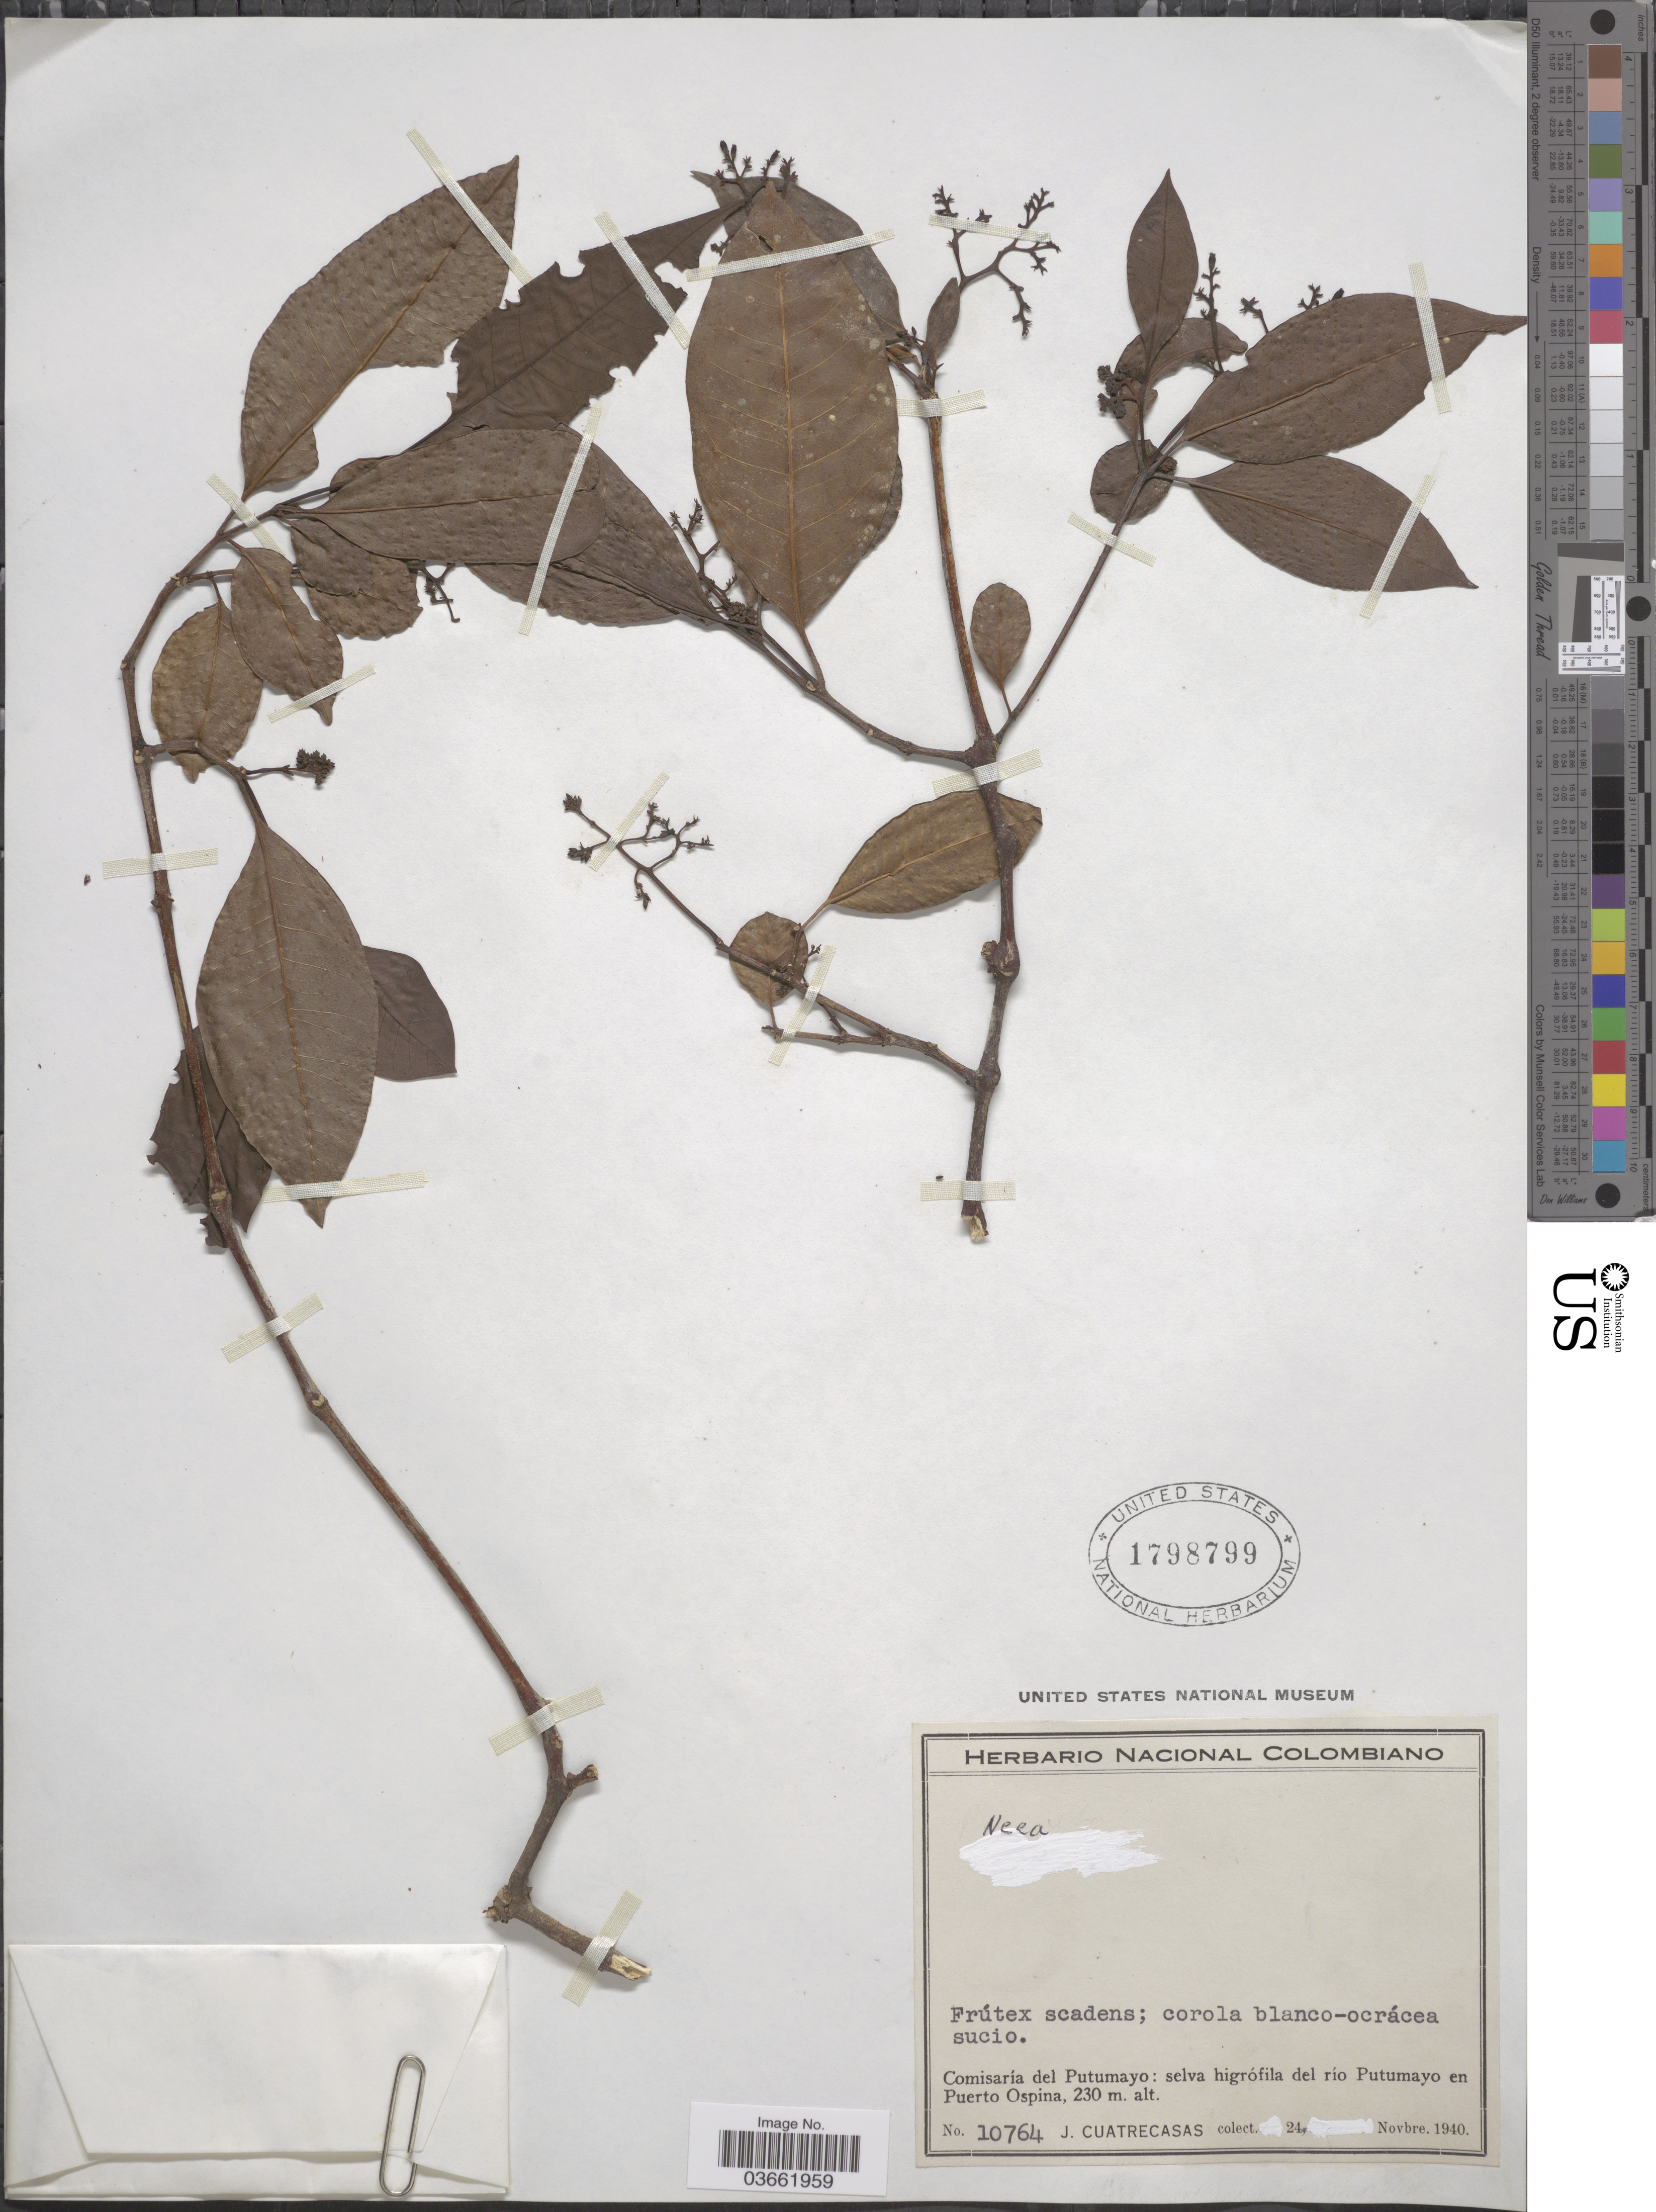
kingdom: Plantae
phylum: Tracheophyta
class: Magnoliopsida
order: Caryophyllales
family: Nyctaginaceae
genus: Neea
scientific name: Neea sp.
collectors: J. Cuatrecasas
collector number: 10764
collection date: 1940-11-24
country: Colombia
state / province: Putumayo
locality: Comisaría del Putumayo: selva higrófila del río Putumayo en Puerto Ospina.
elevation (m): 230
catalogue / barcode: US 1798799